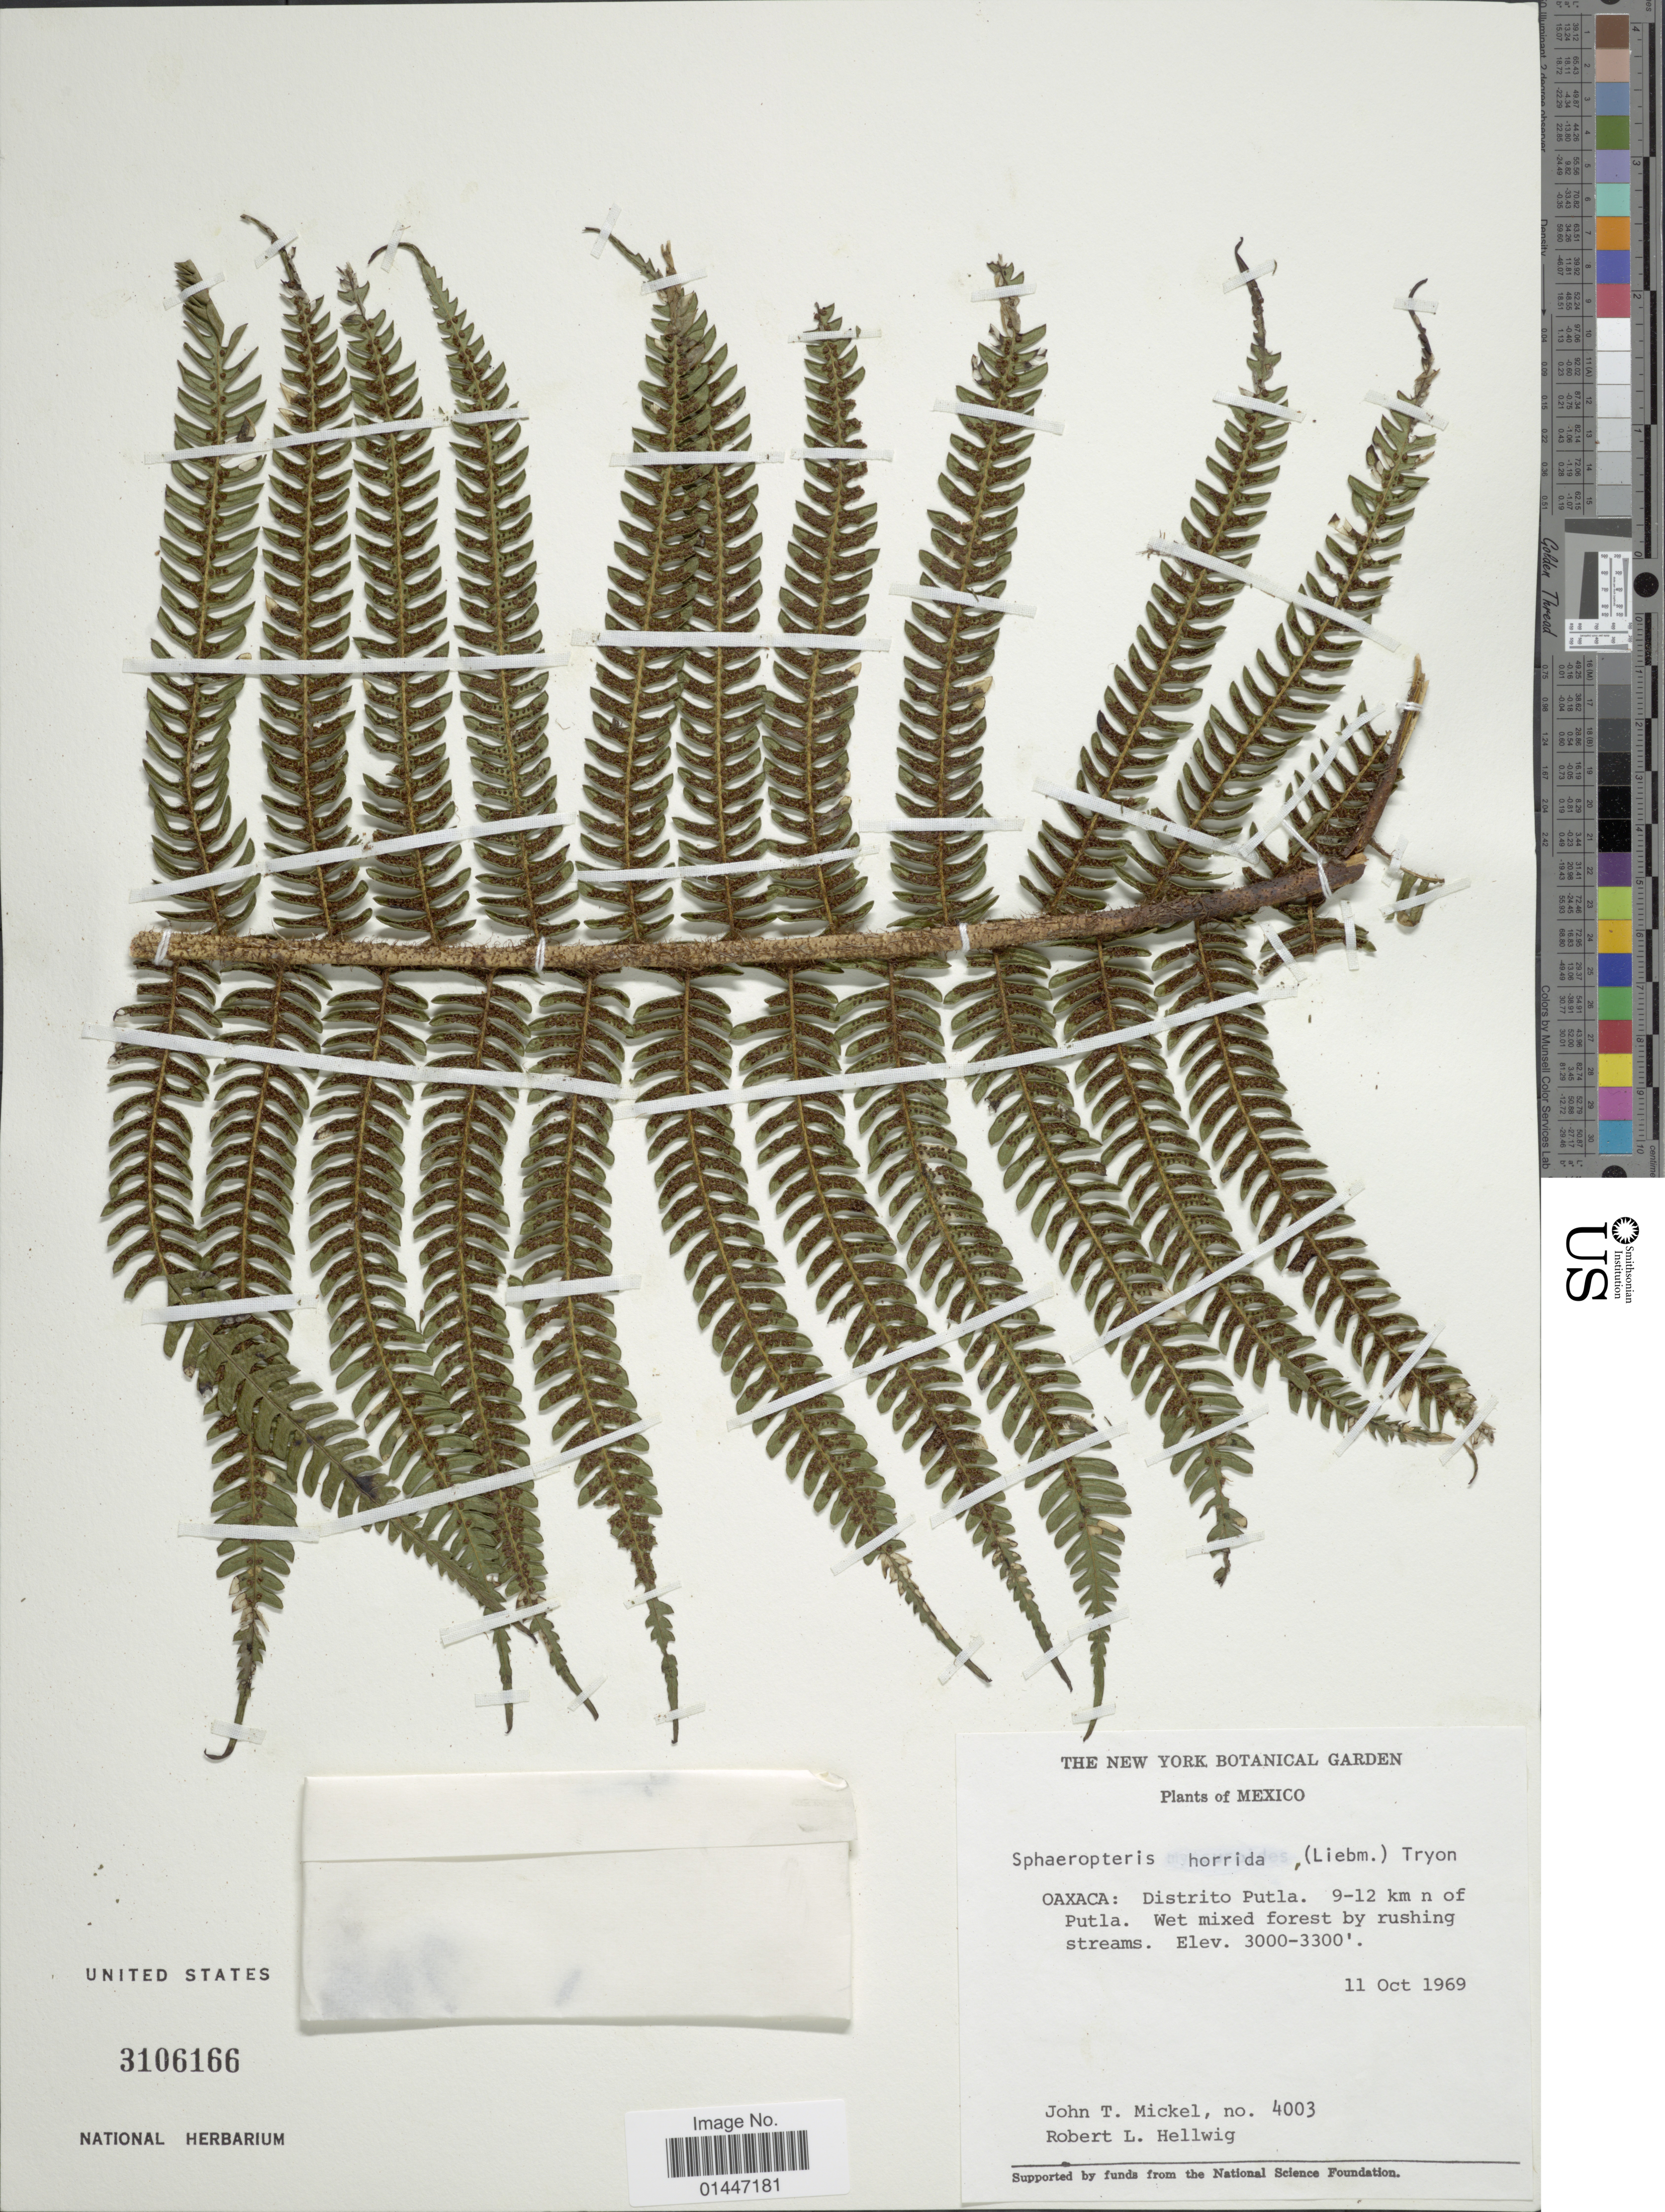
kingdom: Plantae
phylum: Tracheophyta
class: Polypodiopsida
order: Cyatheales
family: Cyatheaceae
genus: Sphaeropteris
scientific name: Sphaeropteris horrida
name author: (Liebm.) R.M. Tryon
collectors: J. T. Mickel & R. Hellwig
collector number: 4003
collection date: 1969-10-11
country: Mexico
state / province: Oaxaca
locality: Distrito Putla. 9 - 12 km n of Putla. Wet mixed forest by rushing streams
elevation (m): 914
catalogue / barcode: US 3106166